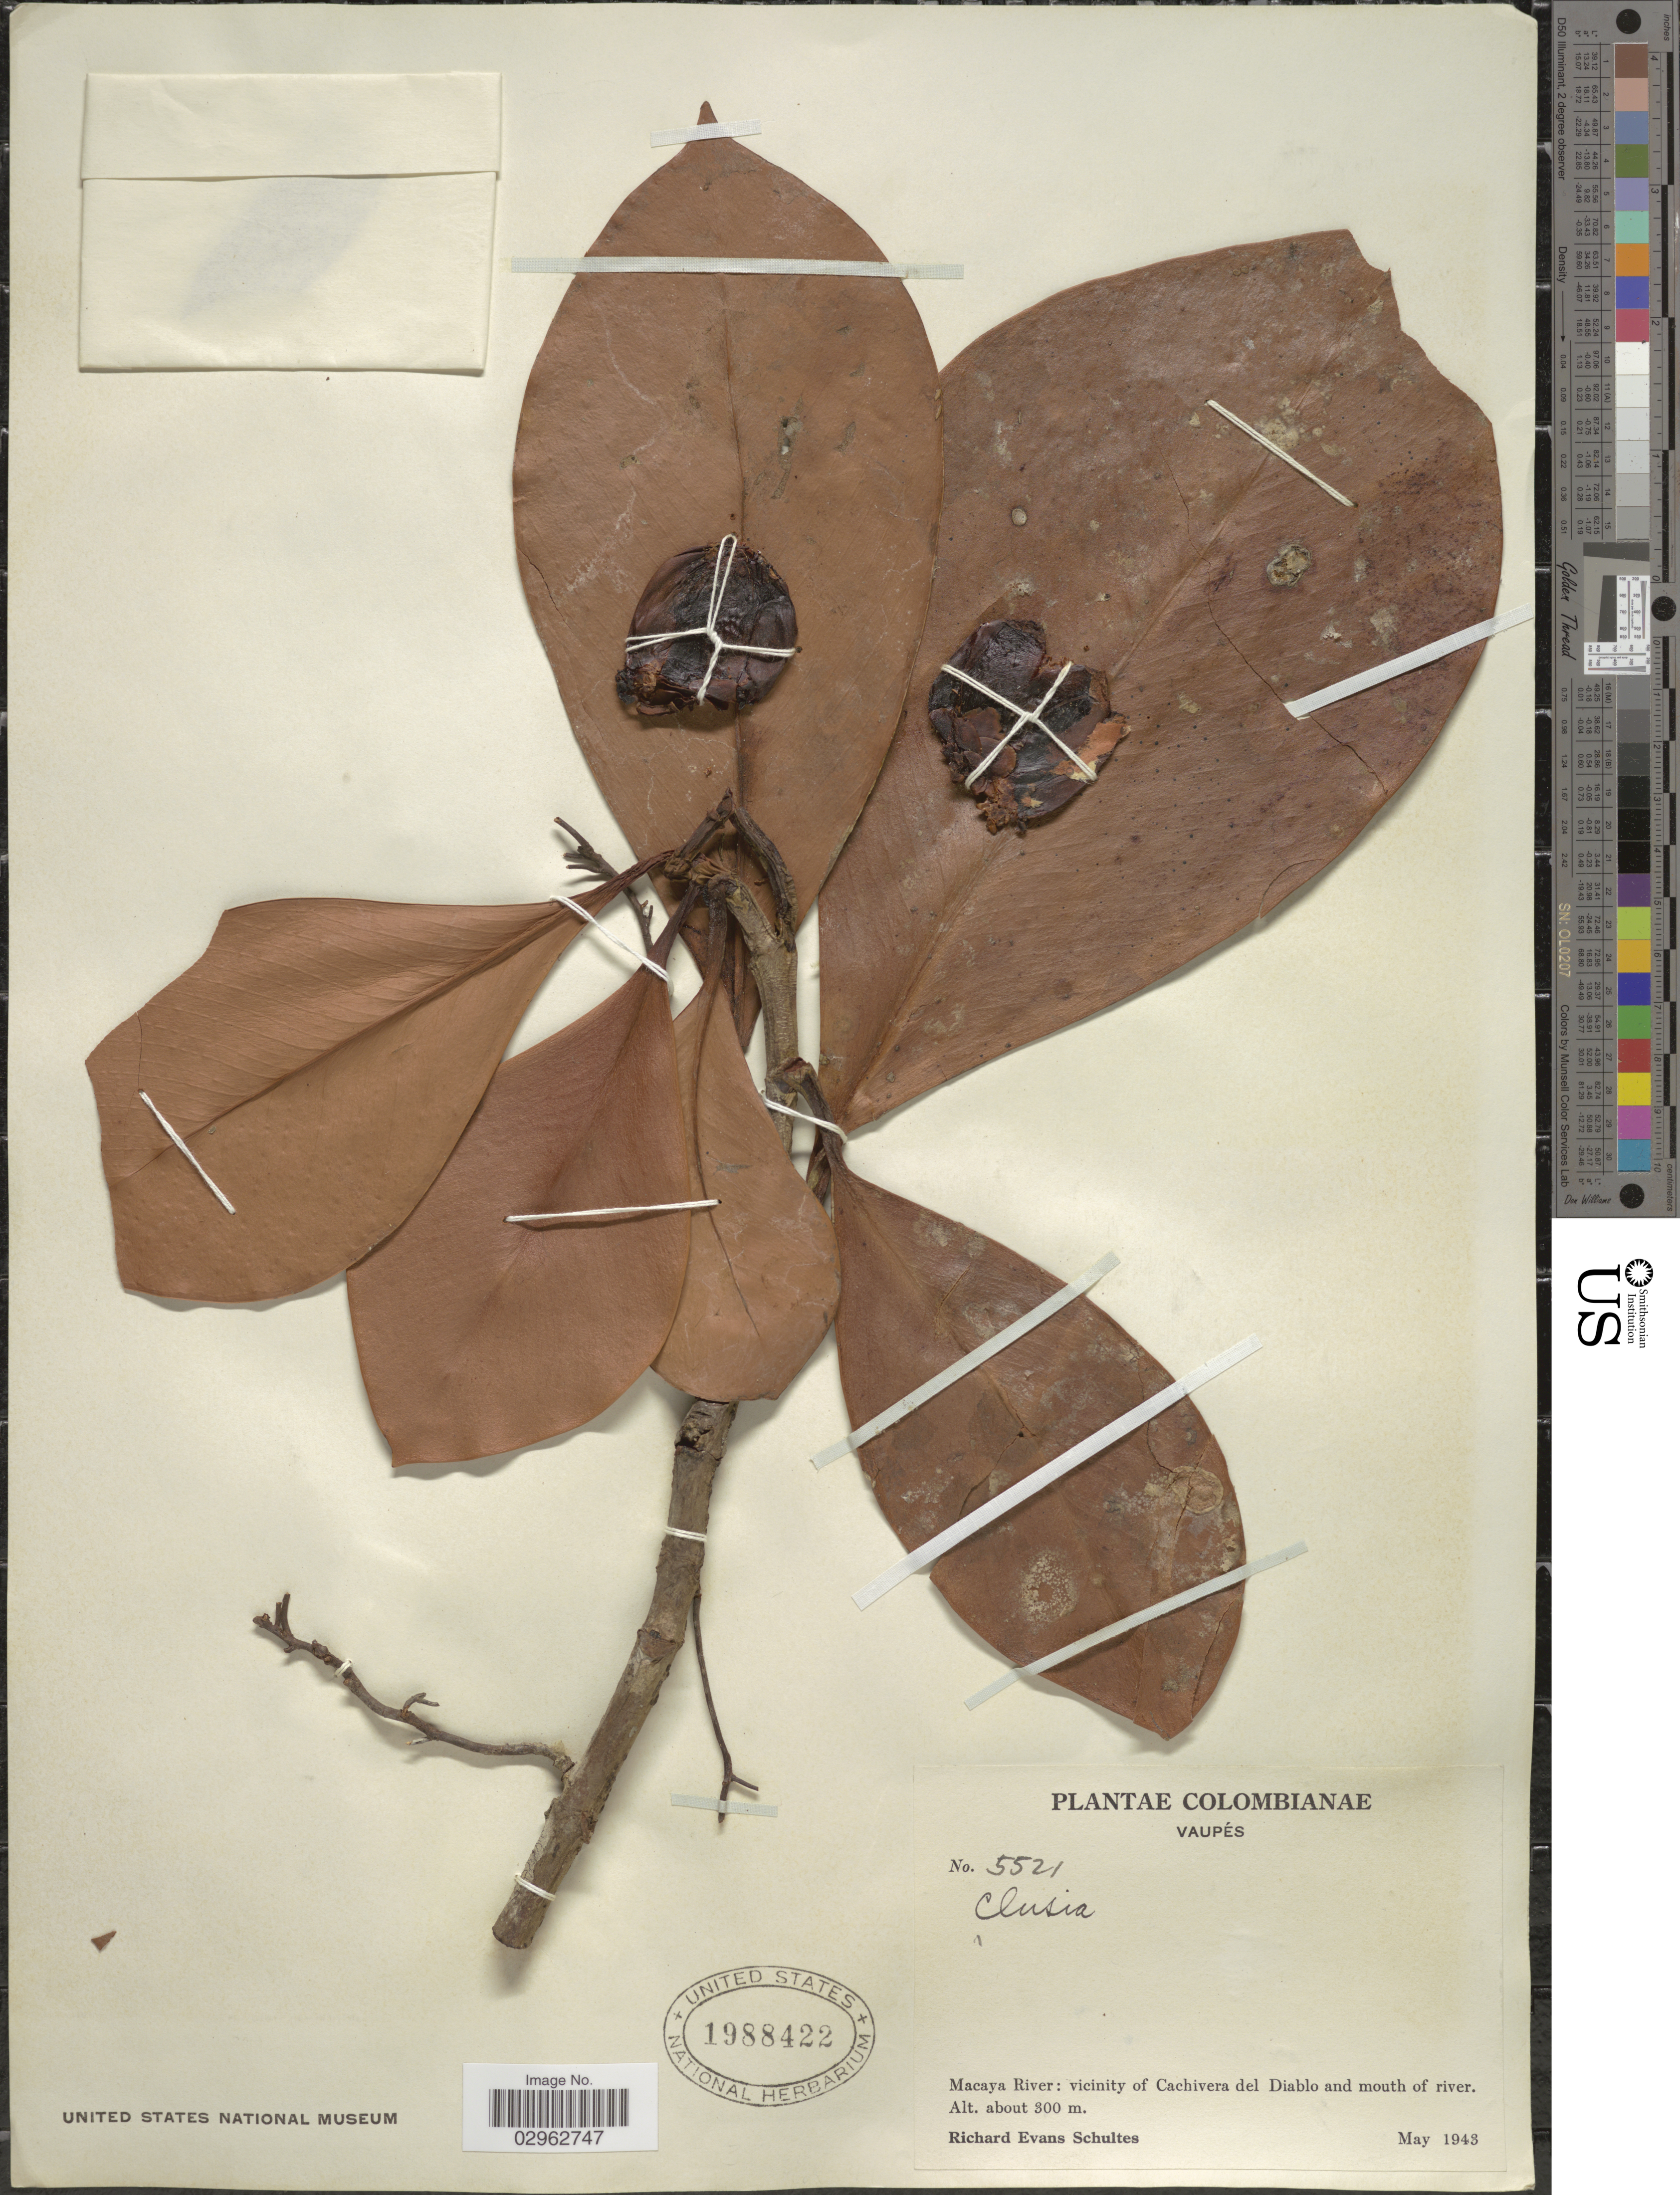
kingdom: Plantae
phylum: Tracheophyta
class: Magnoliopsida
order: Malpighiales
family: Clusiaceae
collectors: R. E. Schultes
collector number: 5521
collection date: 1943-05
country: Colombia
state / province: Vaupés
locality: Macaya River: vicinity of Cachivera del Diablo and mouth of river.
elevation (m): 300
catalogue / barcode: US 1988422